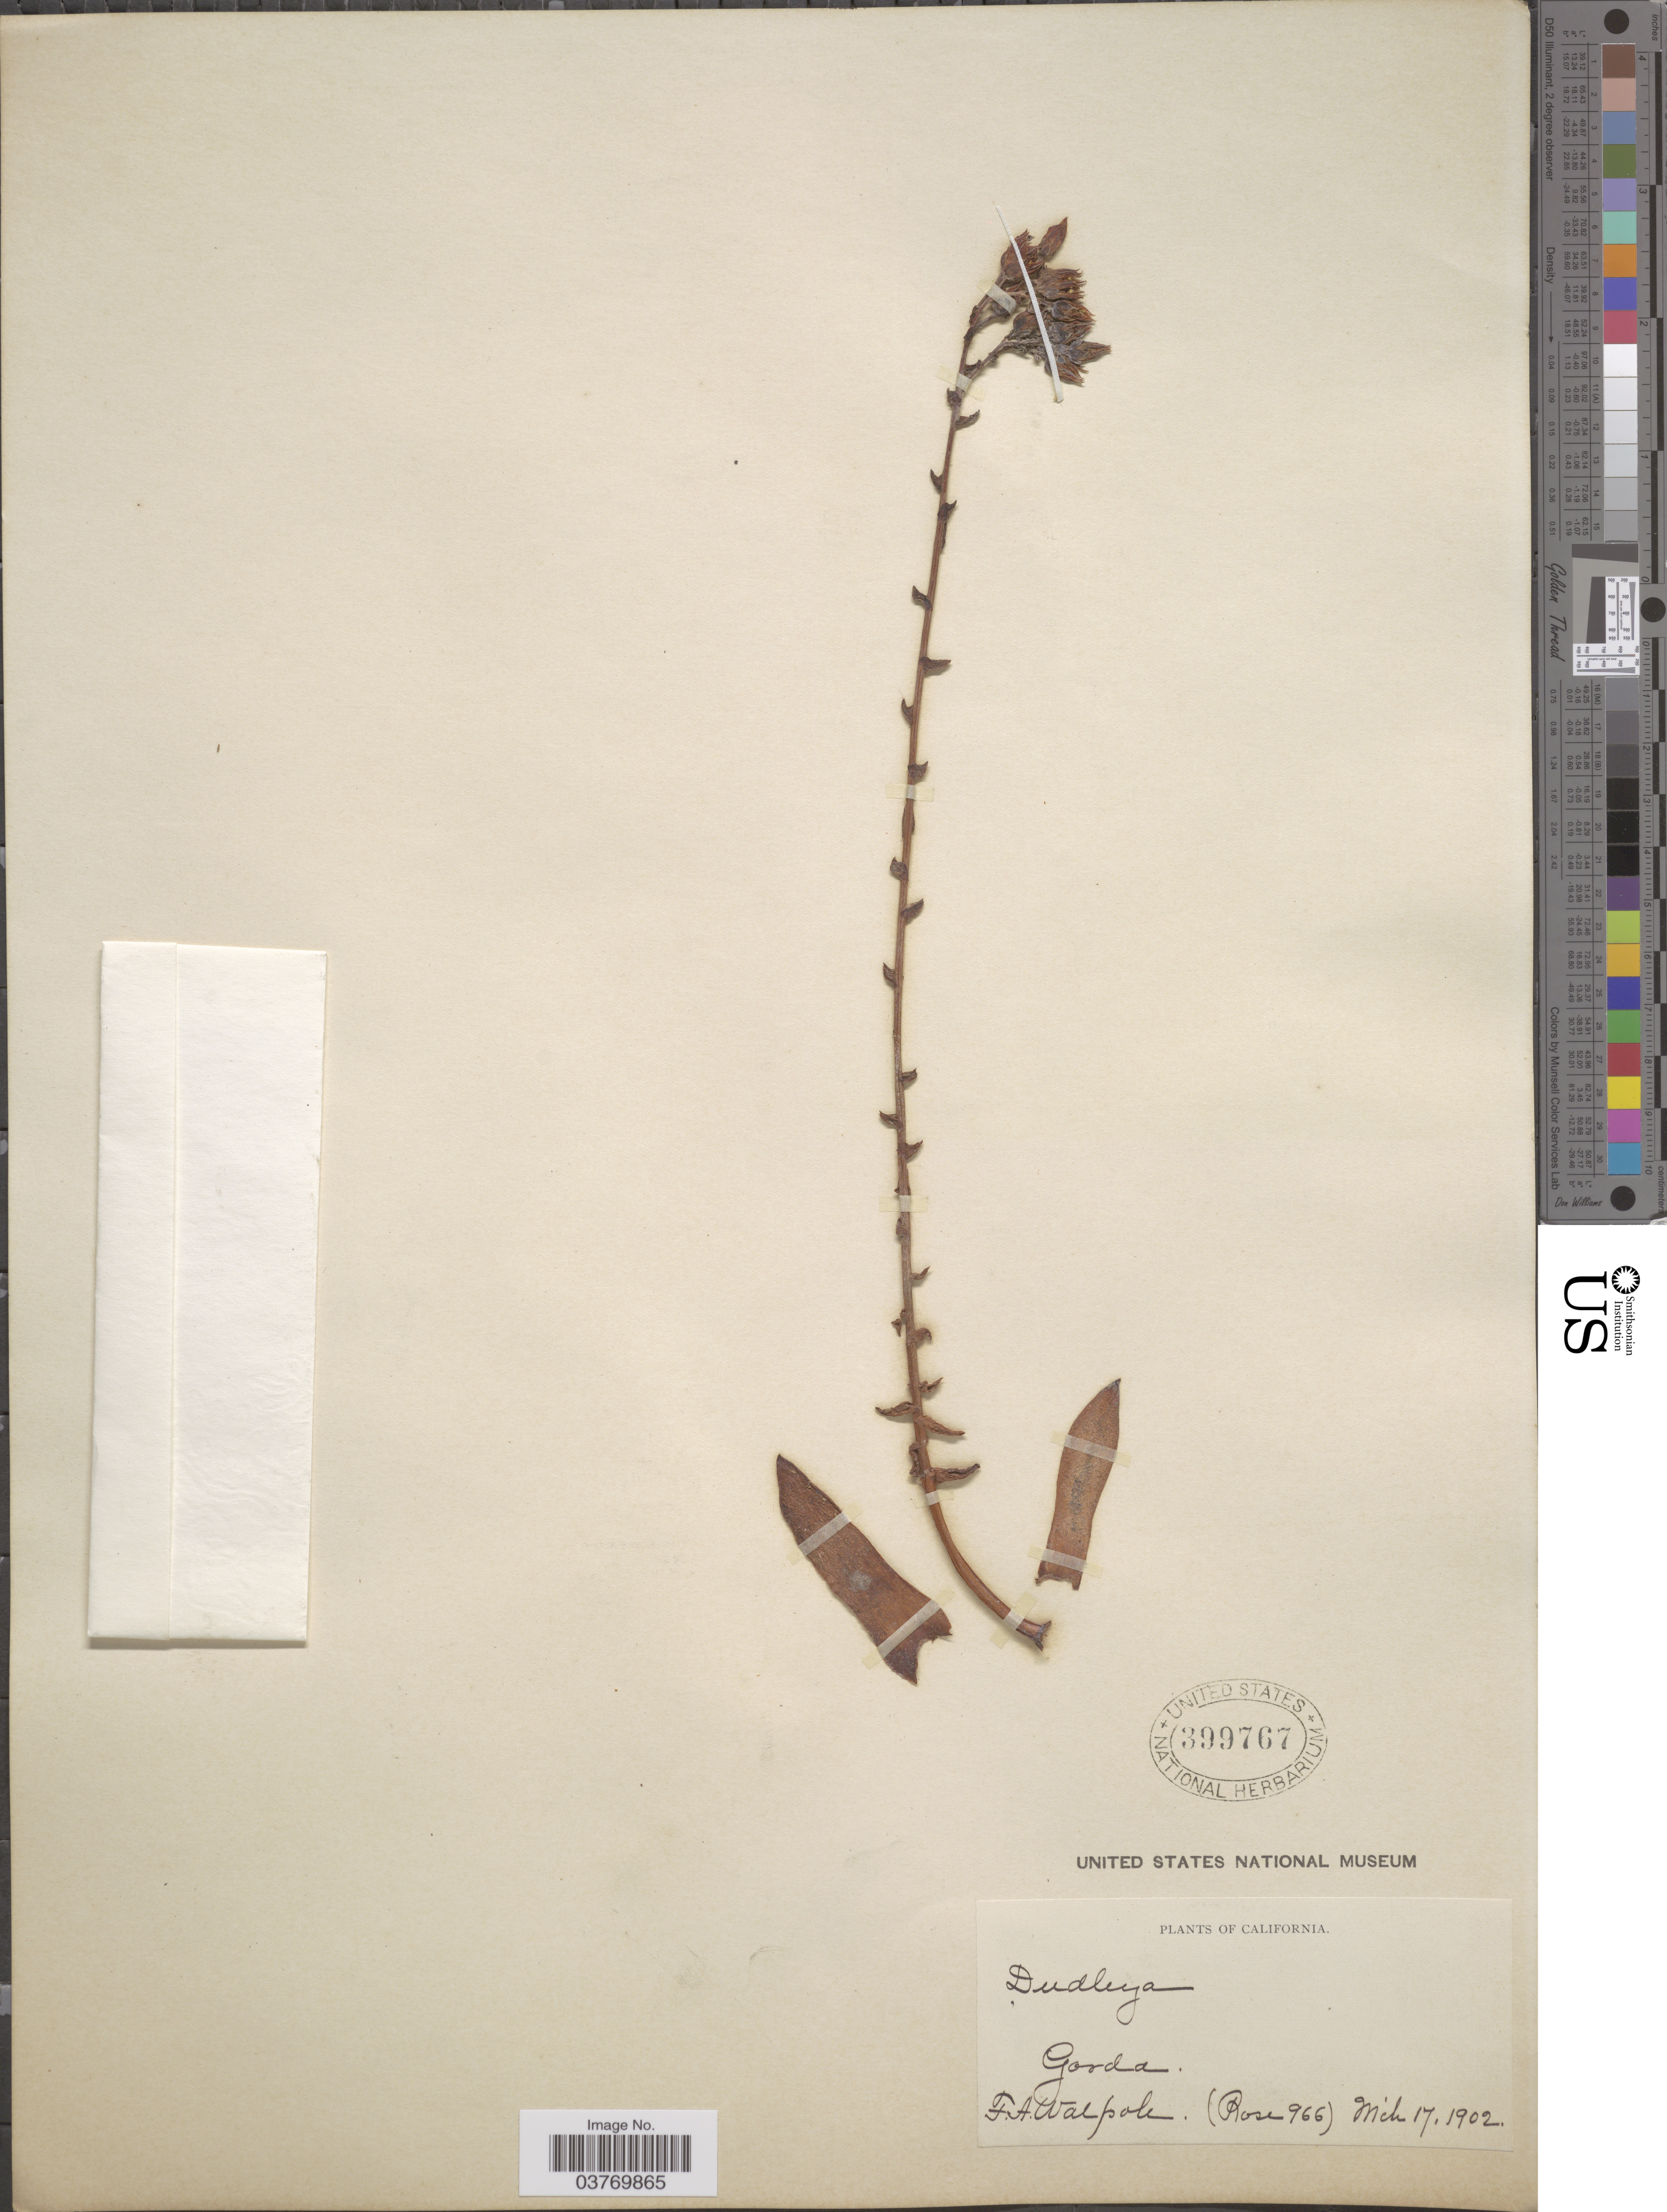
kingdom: Plantae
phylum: Tracheophyta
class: Magnoliopsida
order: Saxifragales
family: Crassulaceae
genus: Dudleya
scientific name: Dudleya sp.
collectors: F. Walpole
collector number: Rose 966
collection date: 1902-03-17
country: United States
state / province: California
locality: Gorda.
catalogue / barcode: US 399767